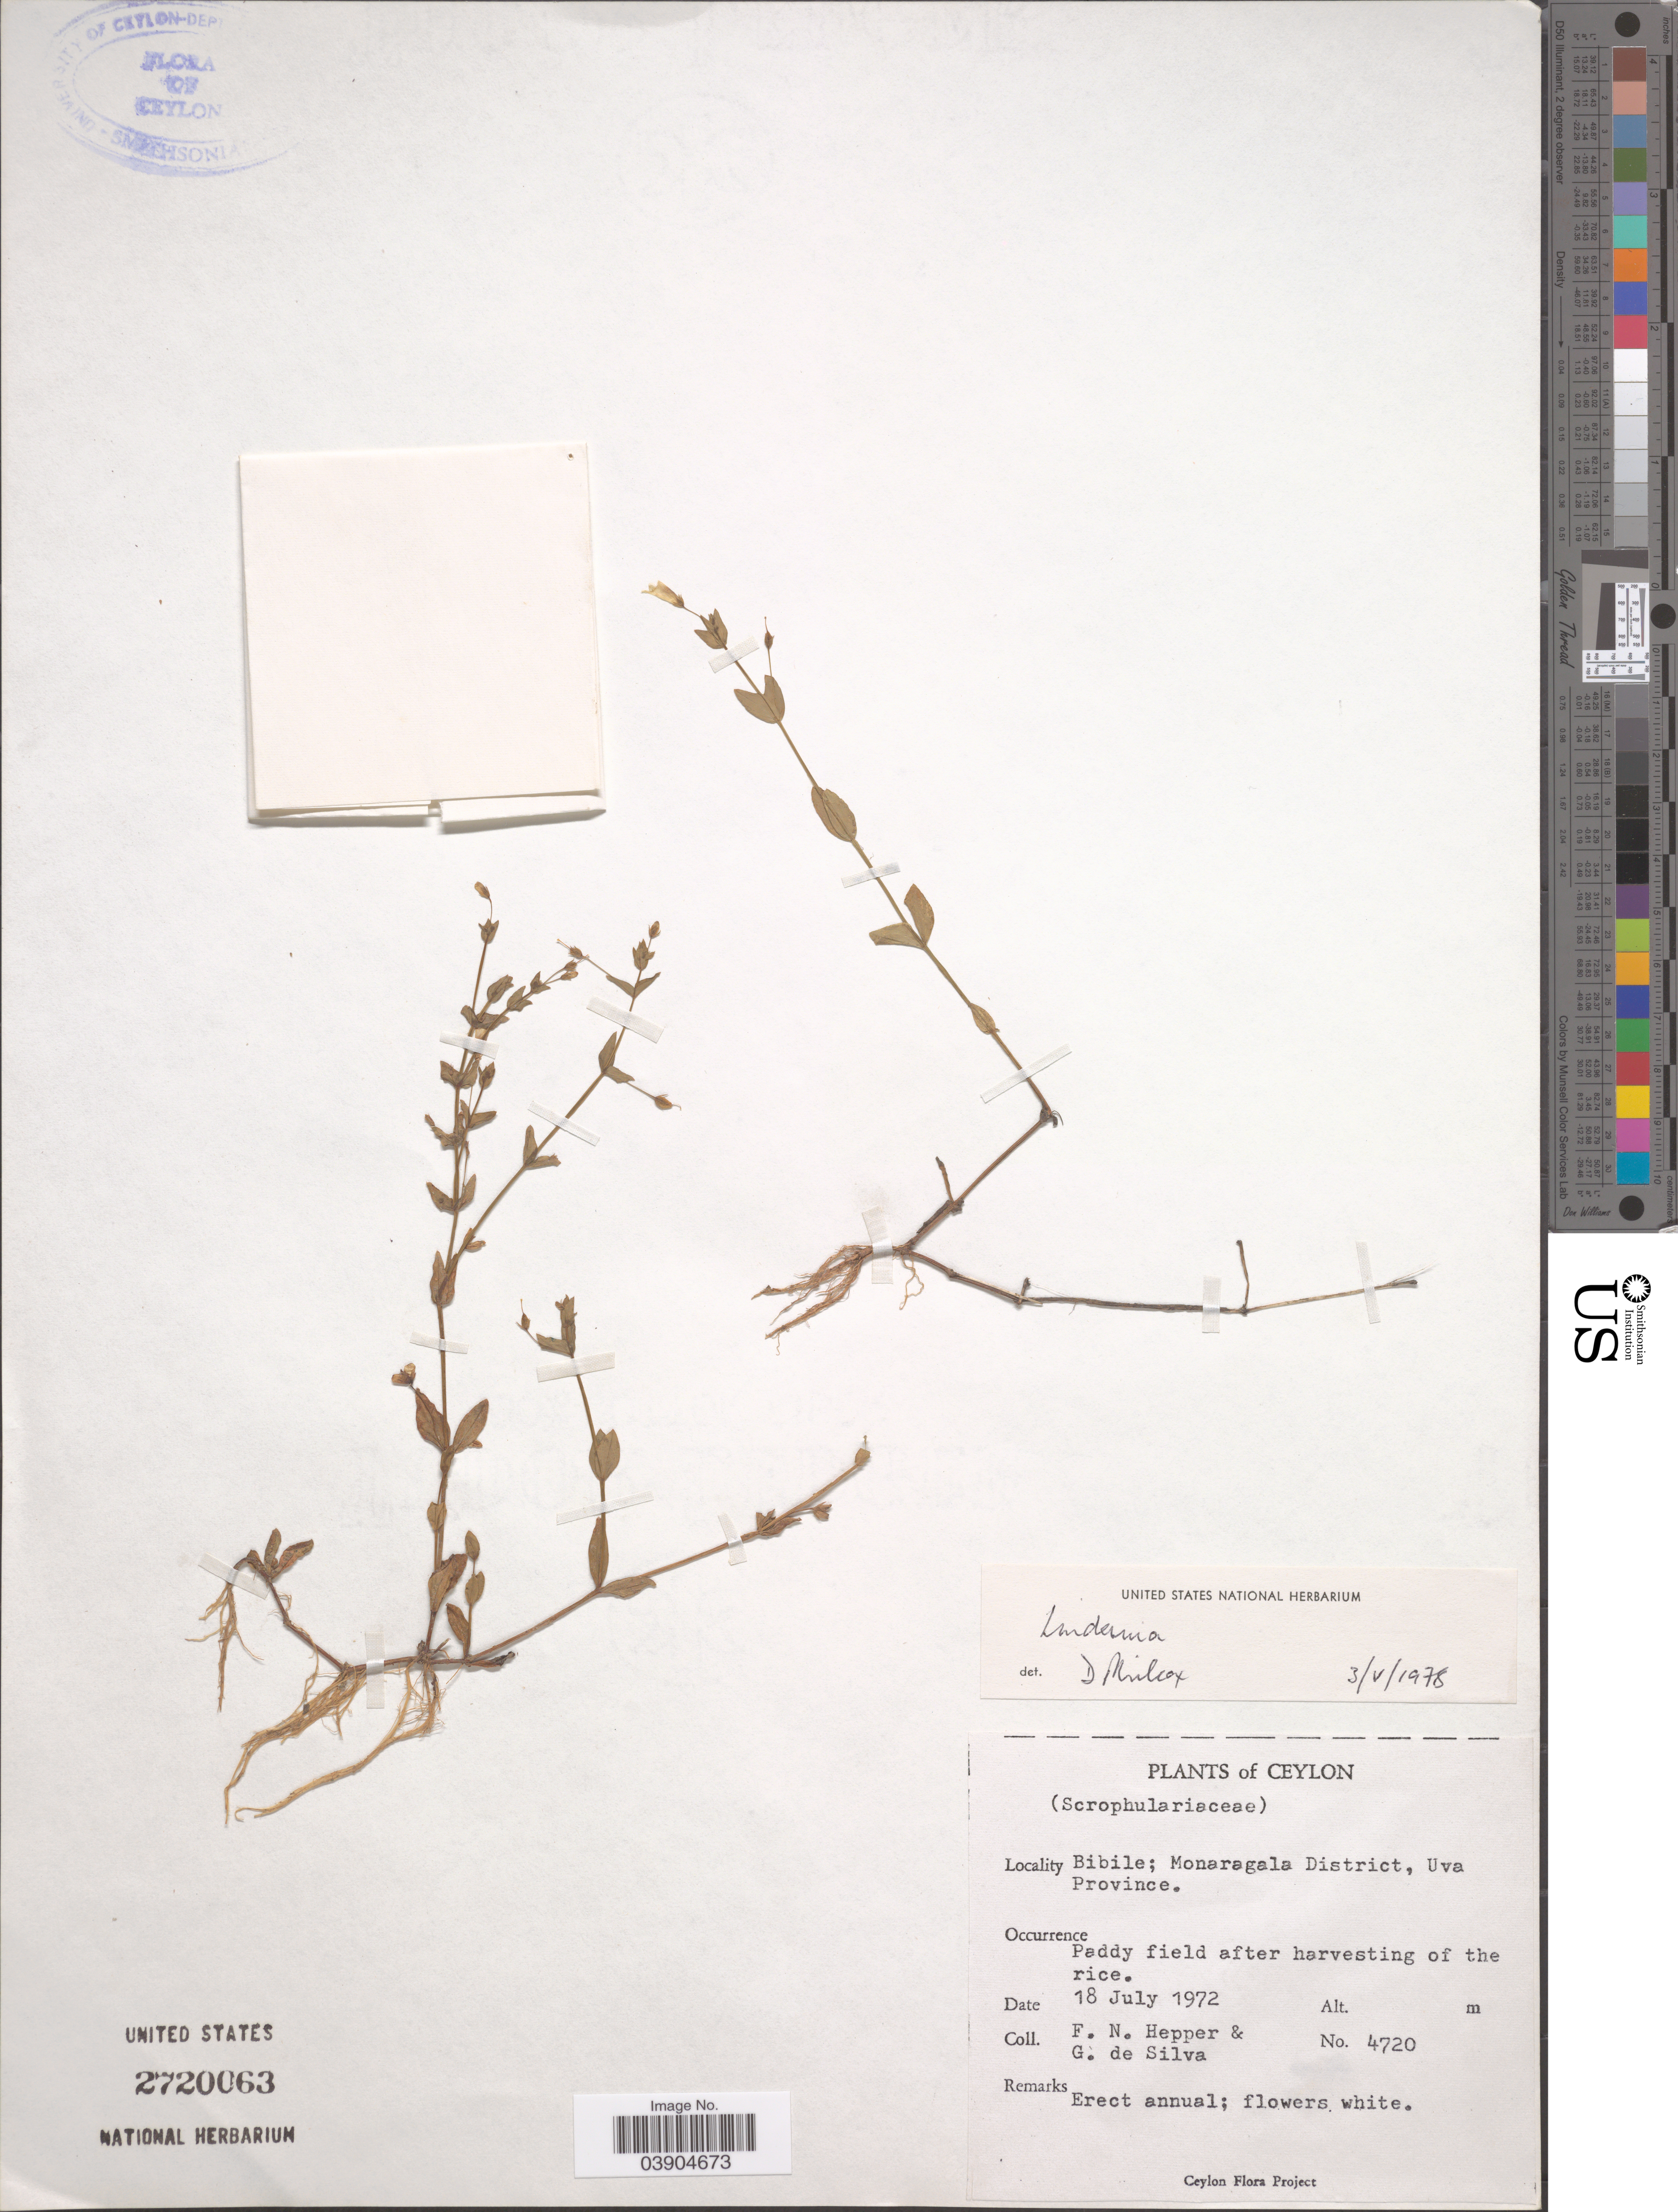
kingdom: Plantae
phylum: Tracheophyta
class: Magnoliopsida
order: Lamiales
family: Linderniaceae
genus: Lindernia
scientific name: Lindernia sp.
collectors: F. Hepper & G. De Silva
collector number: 4720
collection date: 1972-07-18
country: Sri Lanka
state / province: Uva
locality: Ceylon. Bibile; Monaragala District.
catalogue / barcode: US 2720063